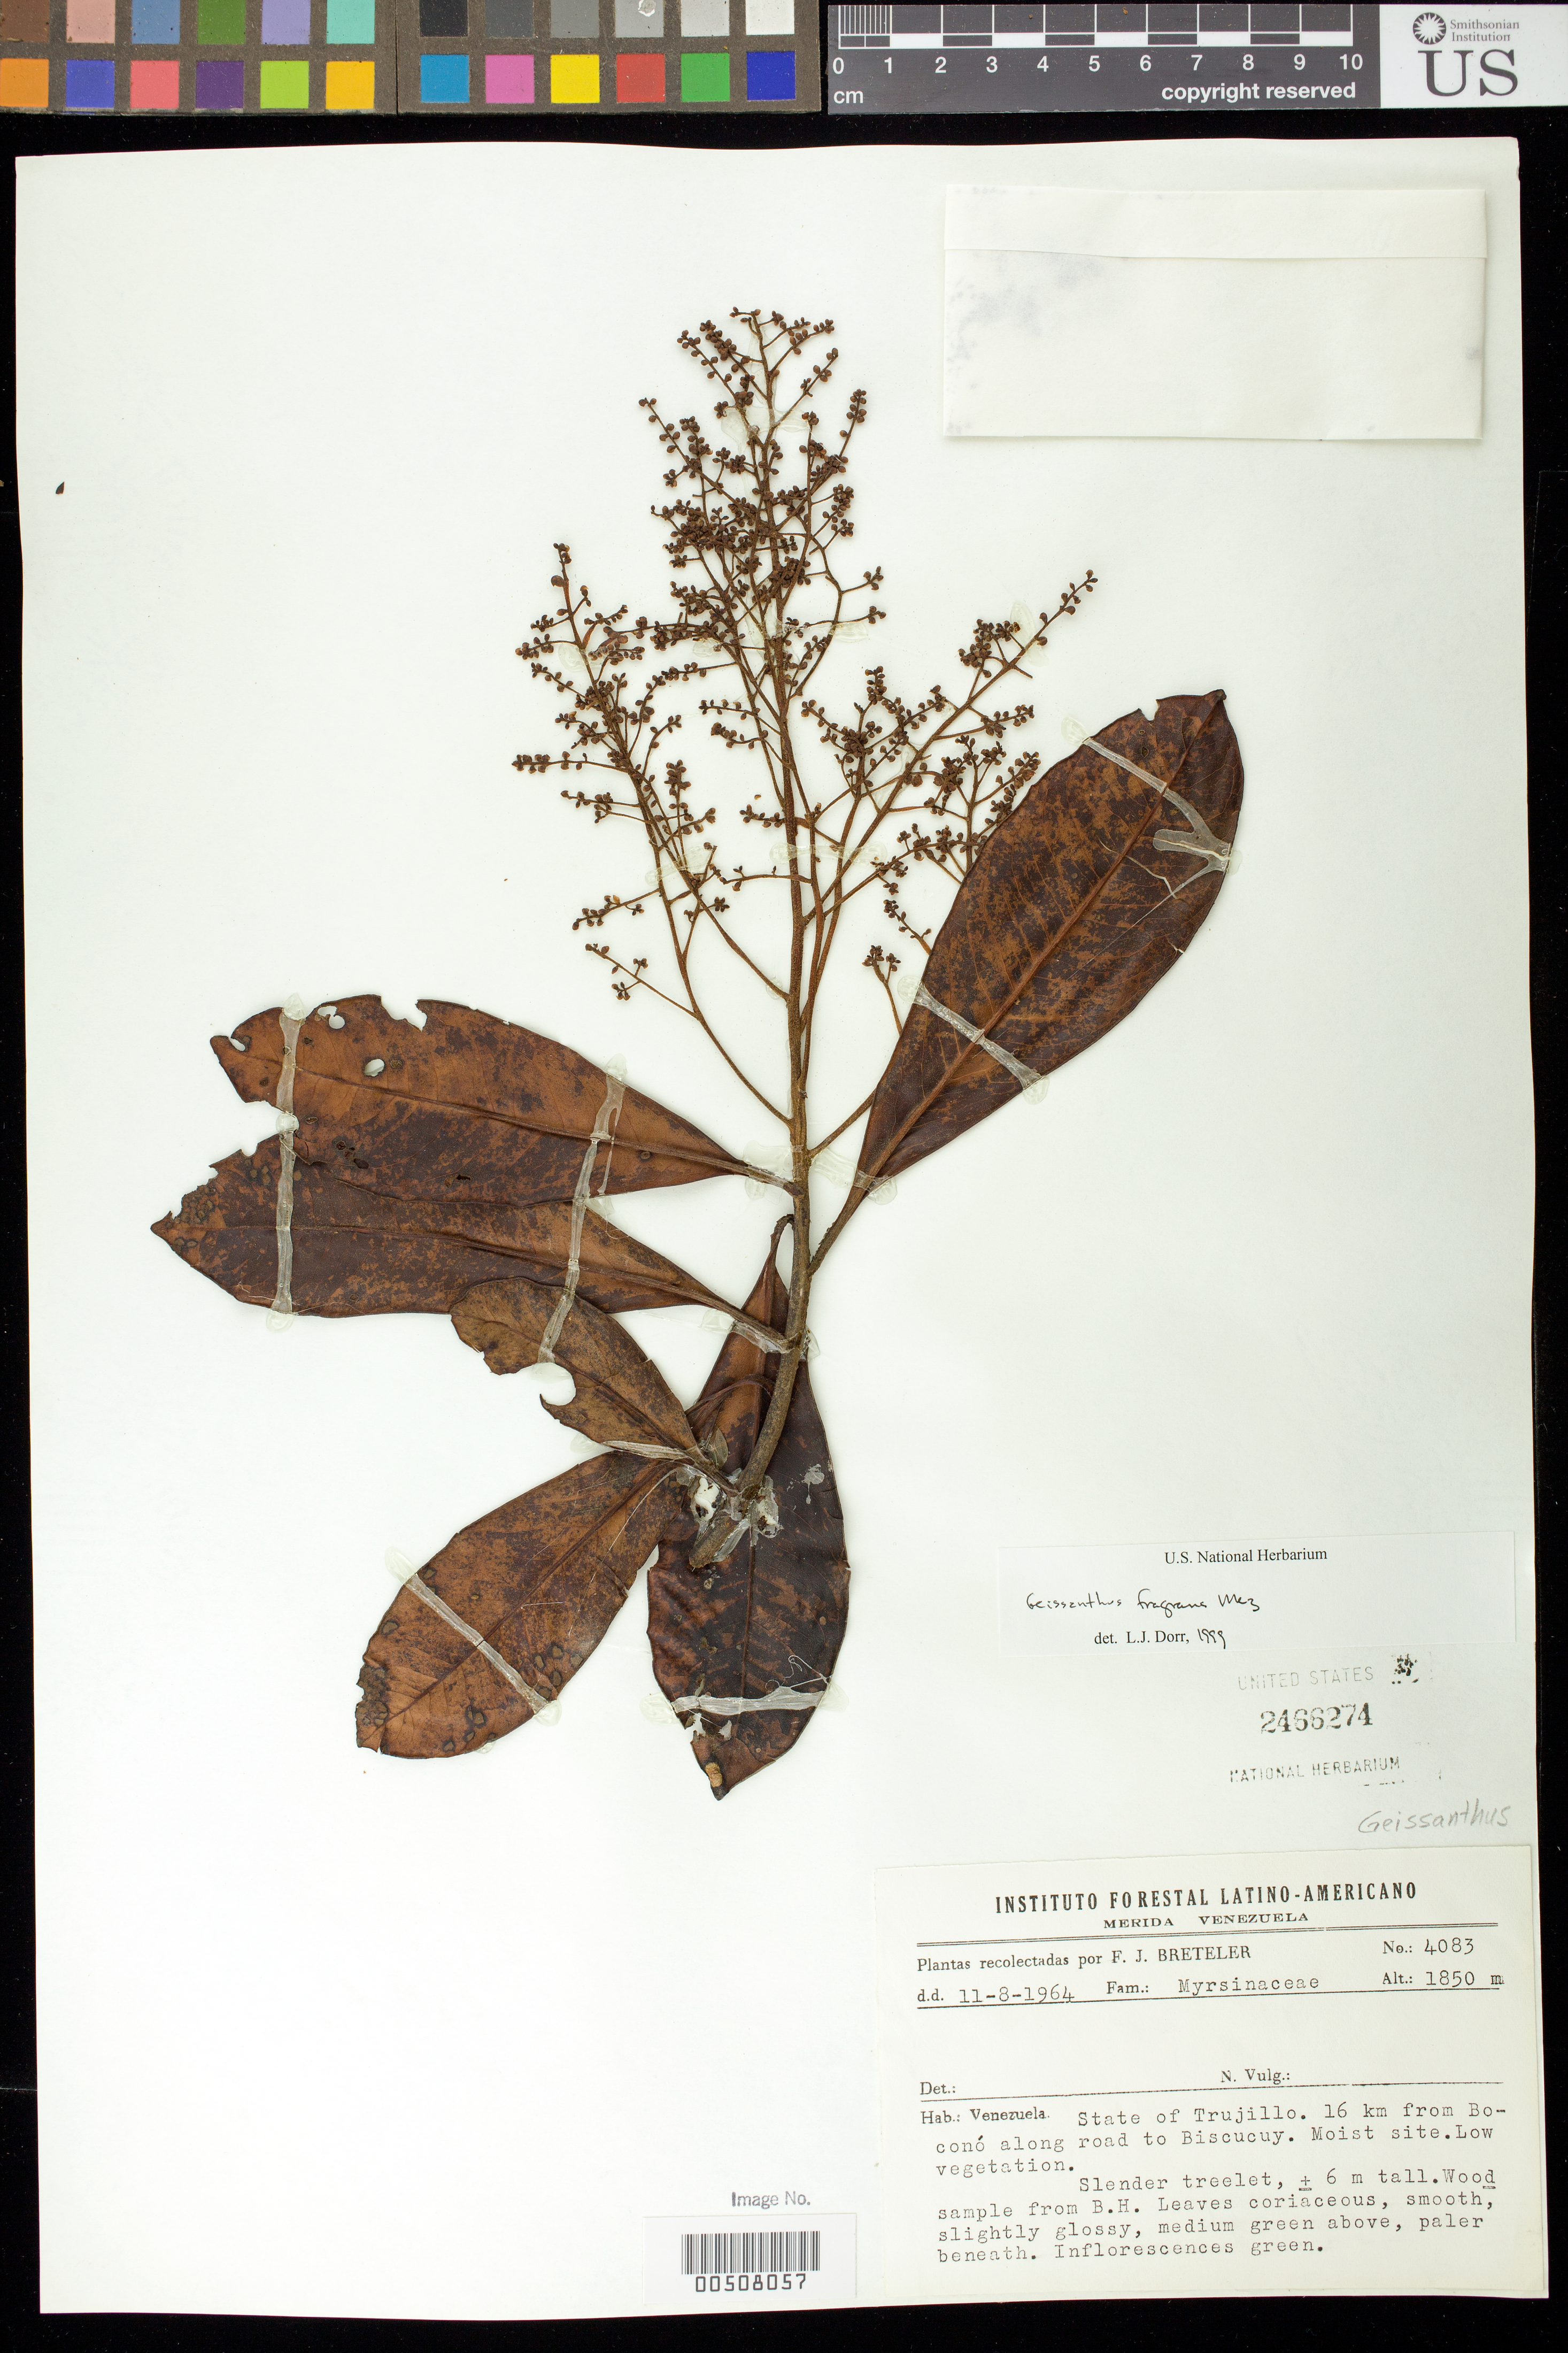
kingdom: Plantae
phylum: Tracheophyta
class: Magnoliopsida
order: Ericales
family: Primulaceae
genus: Geissanthus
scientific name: Geissanthus fragrans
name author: Mez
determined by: Dorr, L. J., (BOT), Smithsonian Institution - National Museum of Natural History (UNITED STATES)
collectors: F. J. Breteler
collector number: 4083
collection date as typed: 11 Aug 1964 or 08 Nov 1964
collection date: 1964-08-11 or 1964-11-08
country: Venezuela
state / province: Trujillo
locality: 16 km from Boconó along road to Biscucuy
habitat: Moist site. Low vegetation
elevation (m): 1850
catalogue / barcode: US 2466274